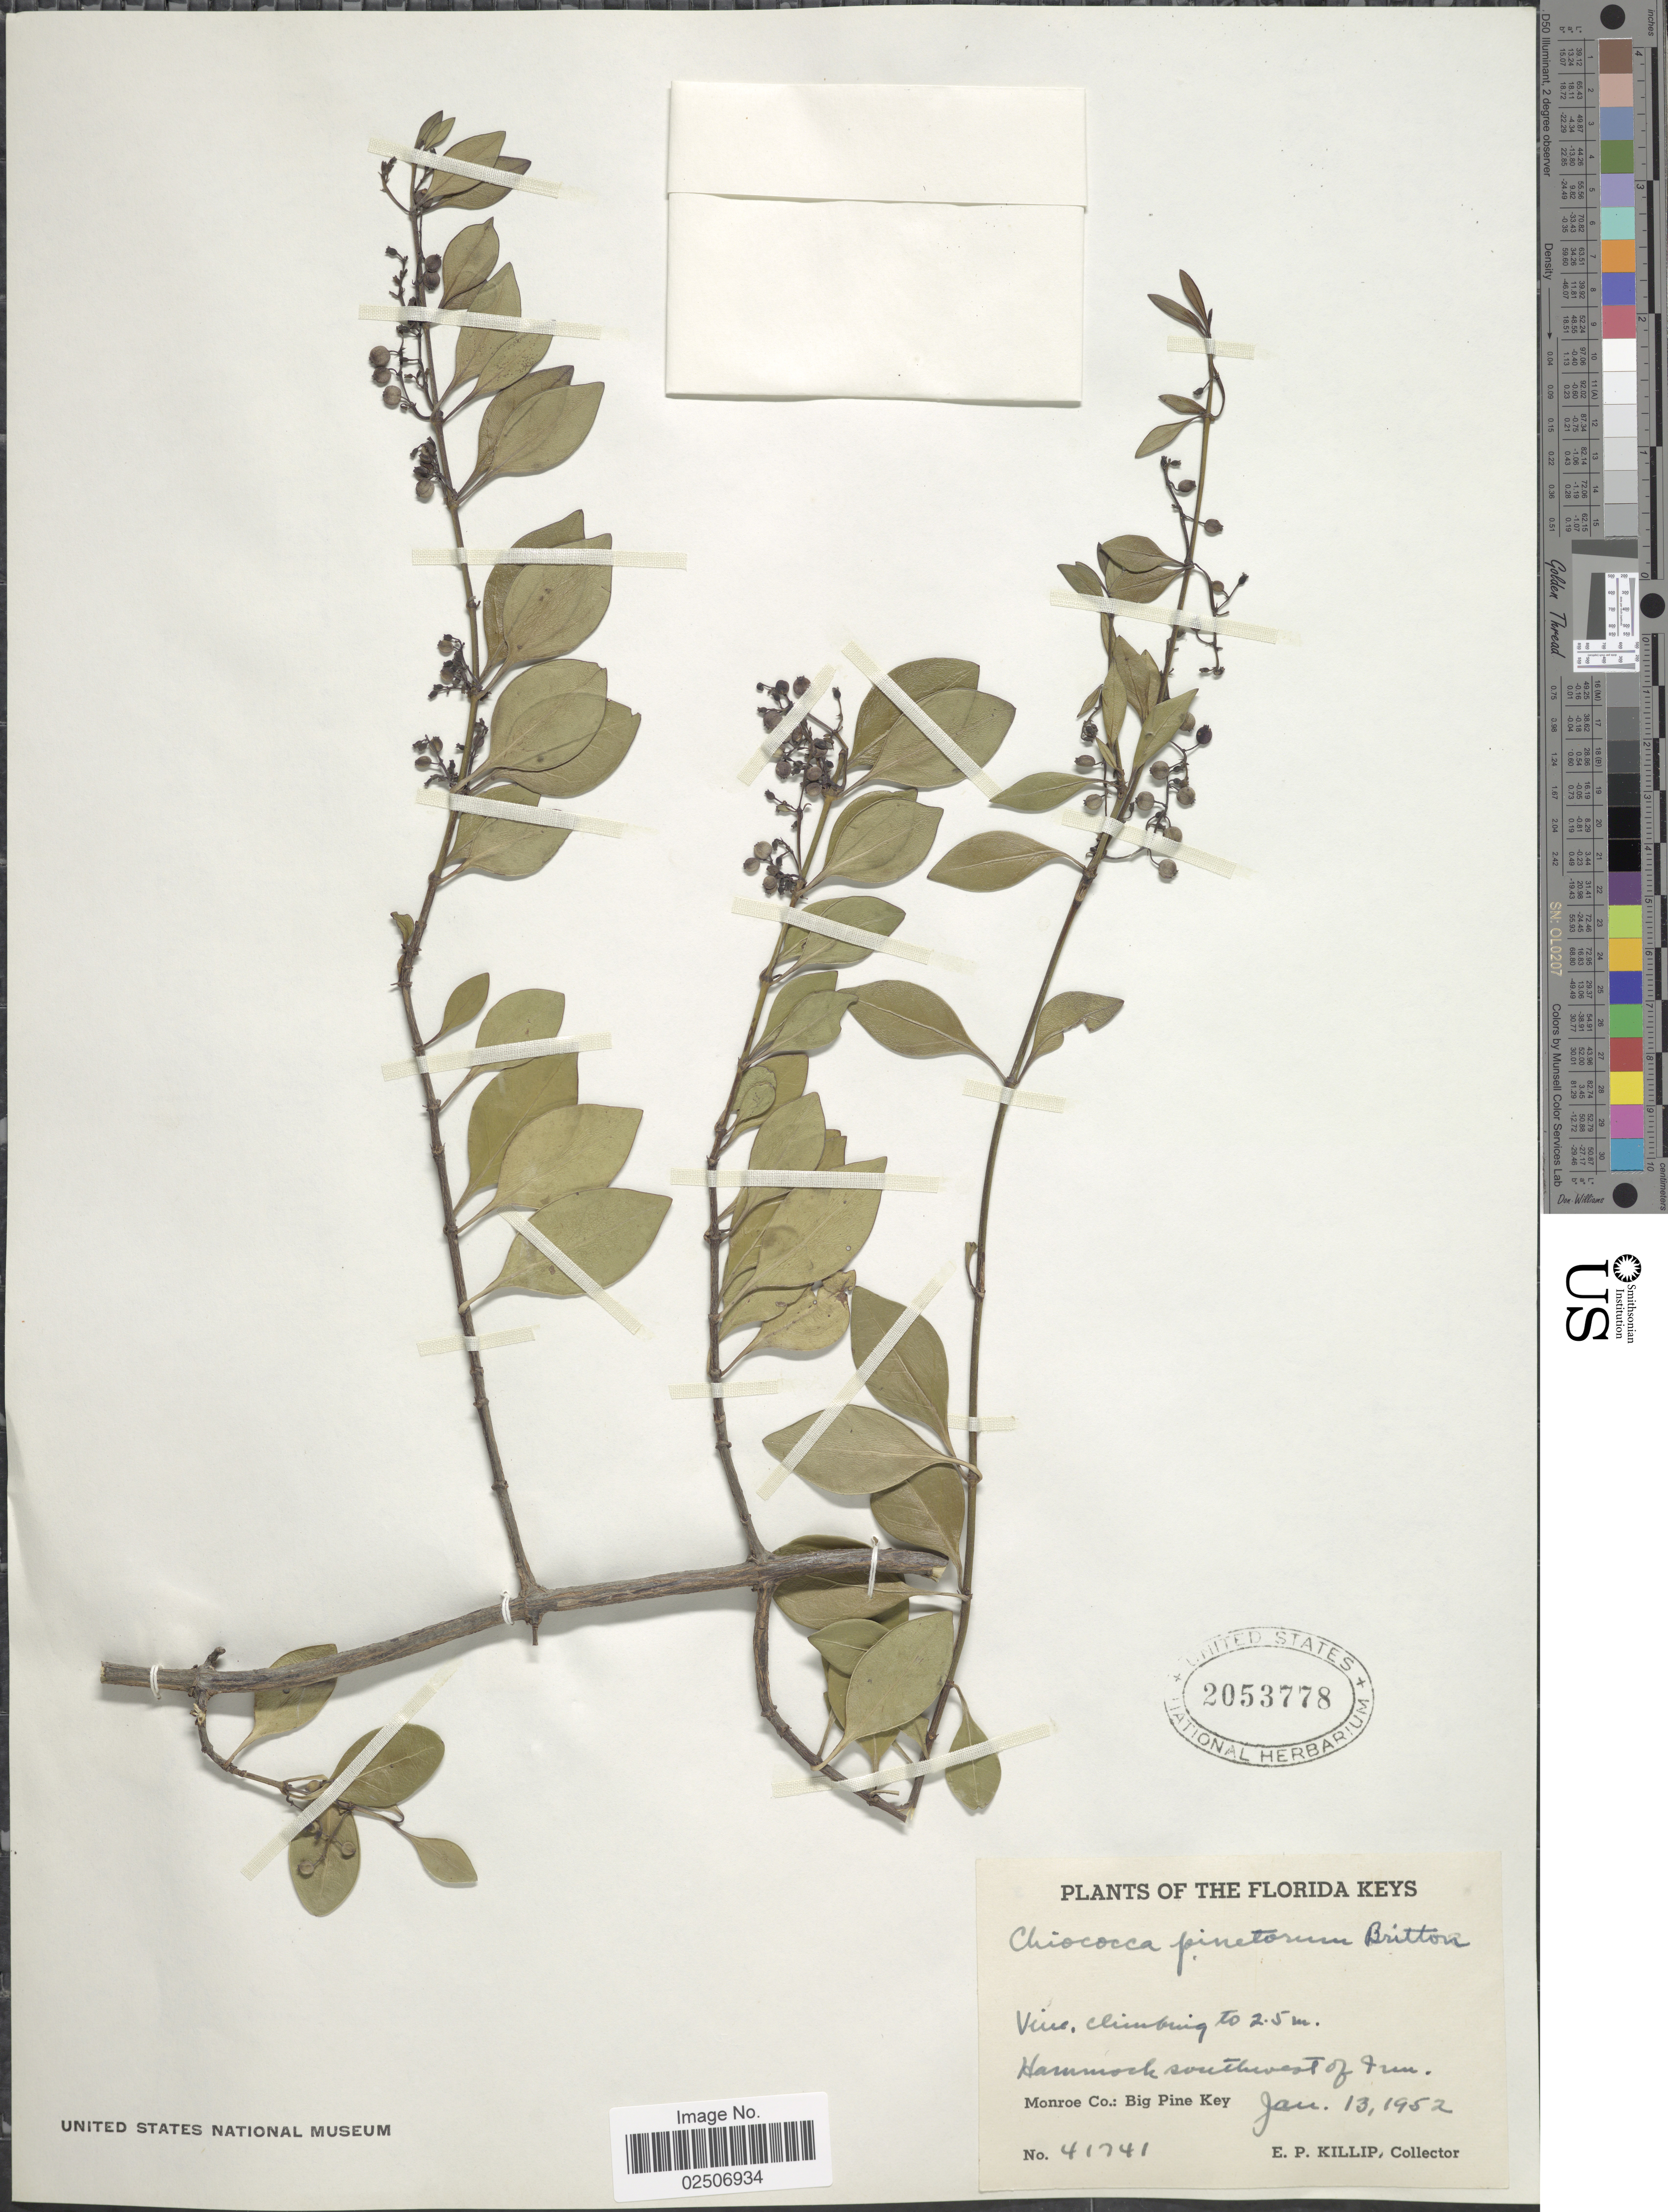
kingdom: Plantae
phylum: Tracheophyta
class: Magnoliopsida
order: Gentianales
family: Rubiaceae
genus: Chiococca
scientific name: Chiococca pinetorum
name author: Britton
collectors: E. P. Killip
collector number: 41741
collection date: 1952-01-13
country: United States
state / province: Florida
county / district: Monroe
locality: Florida Keys, Hammock southwest of Inn. , Monroe Co.: Big Pine Key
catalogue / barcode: US 2053778